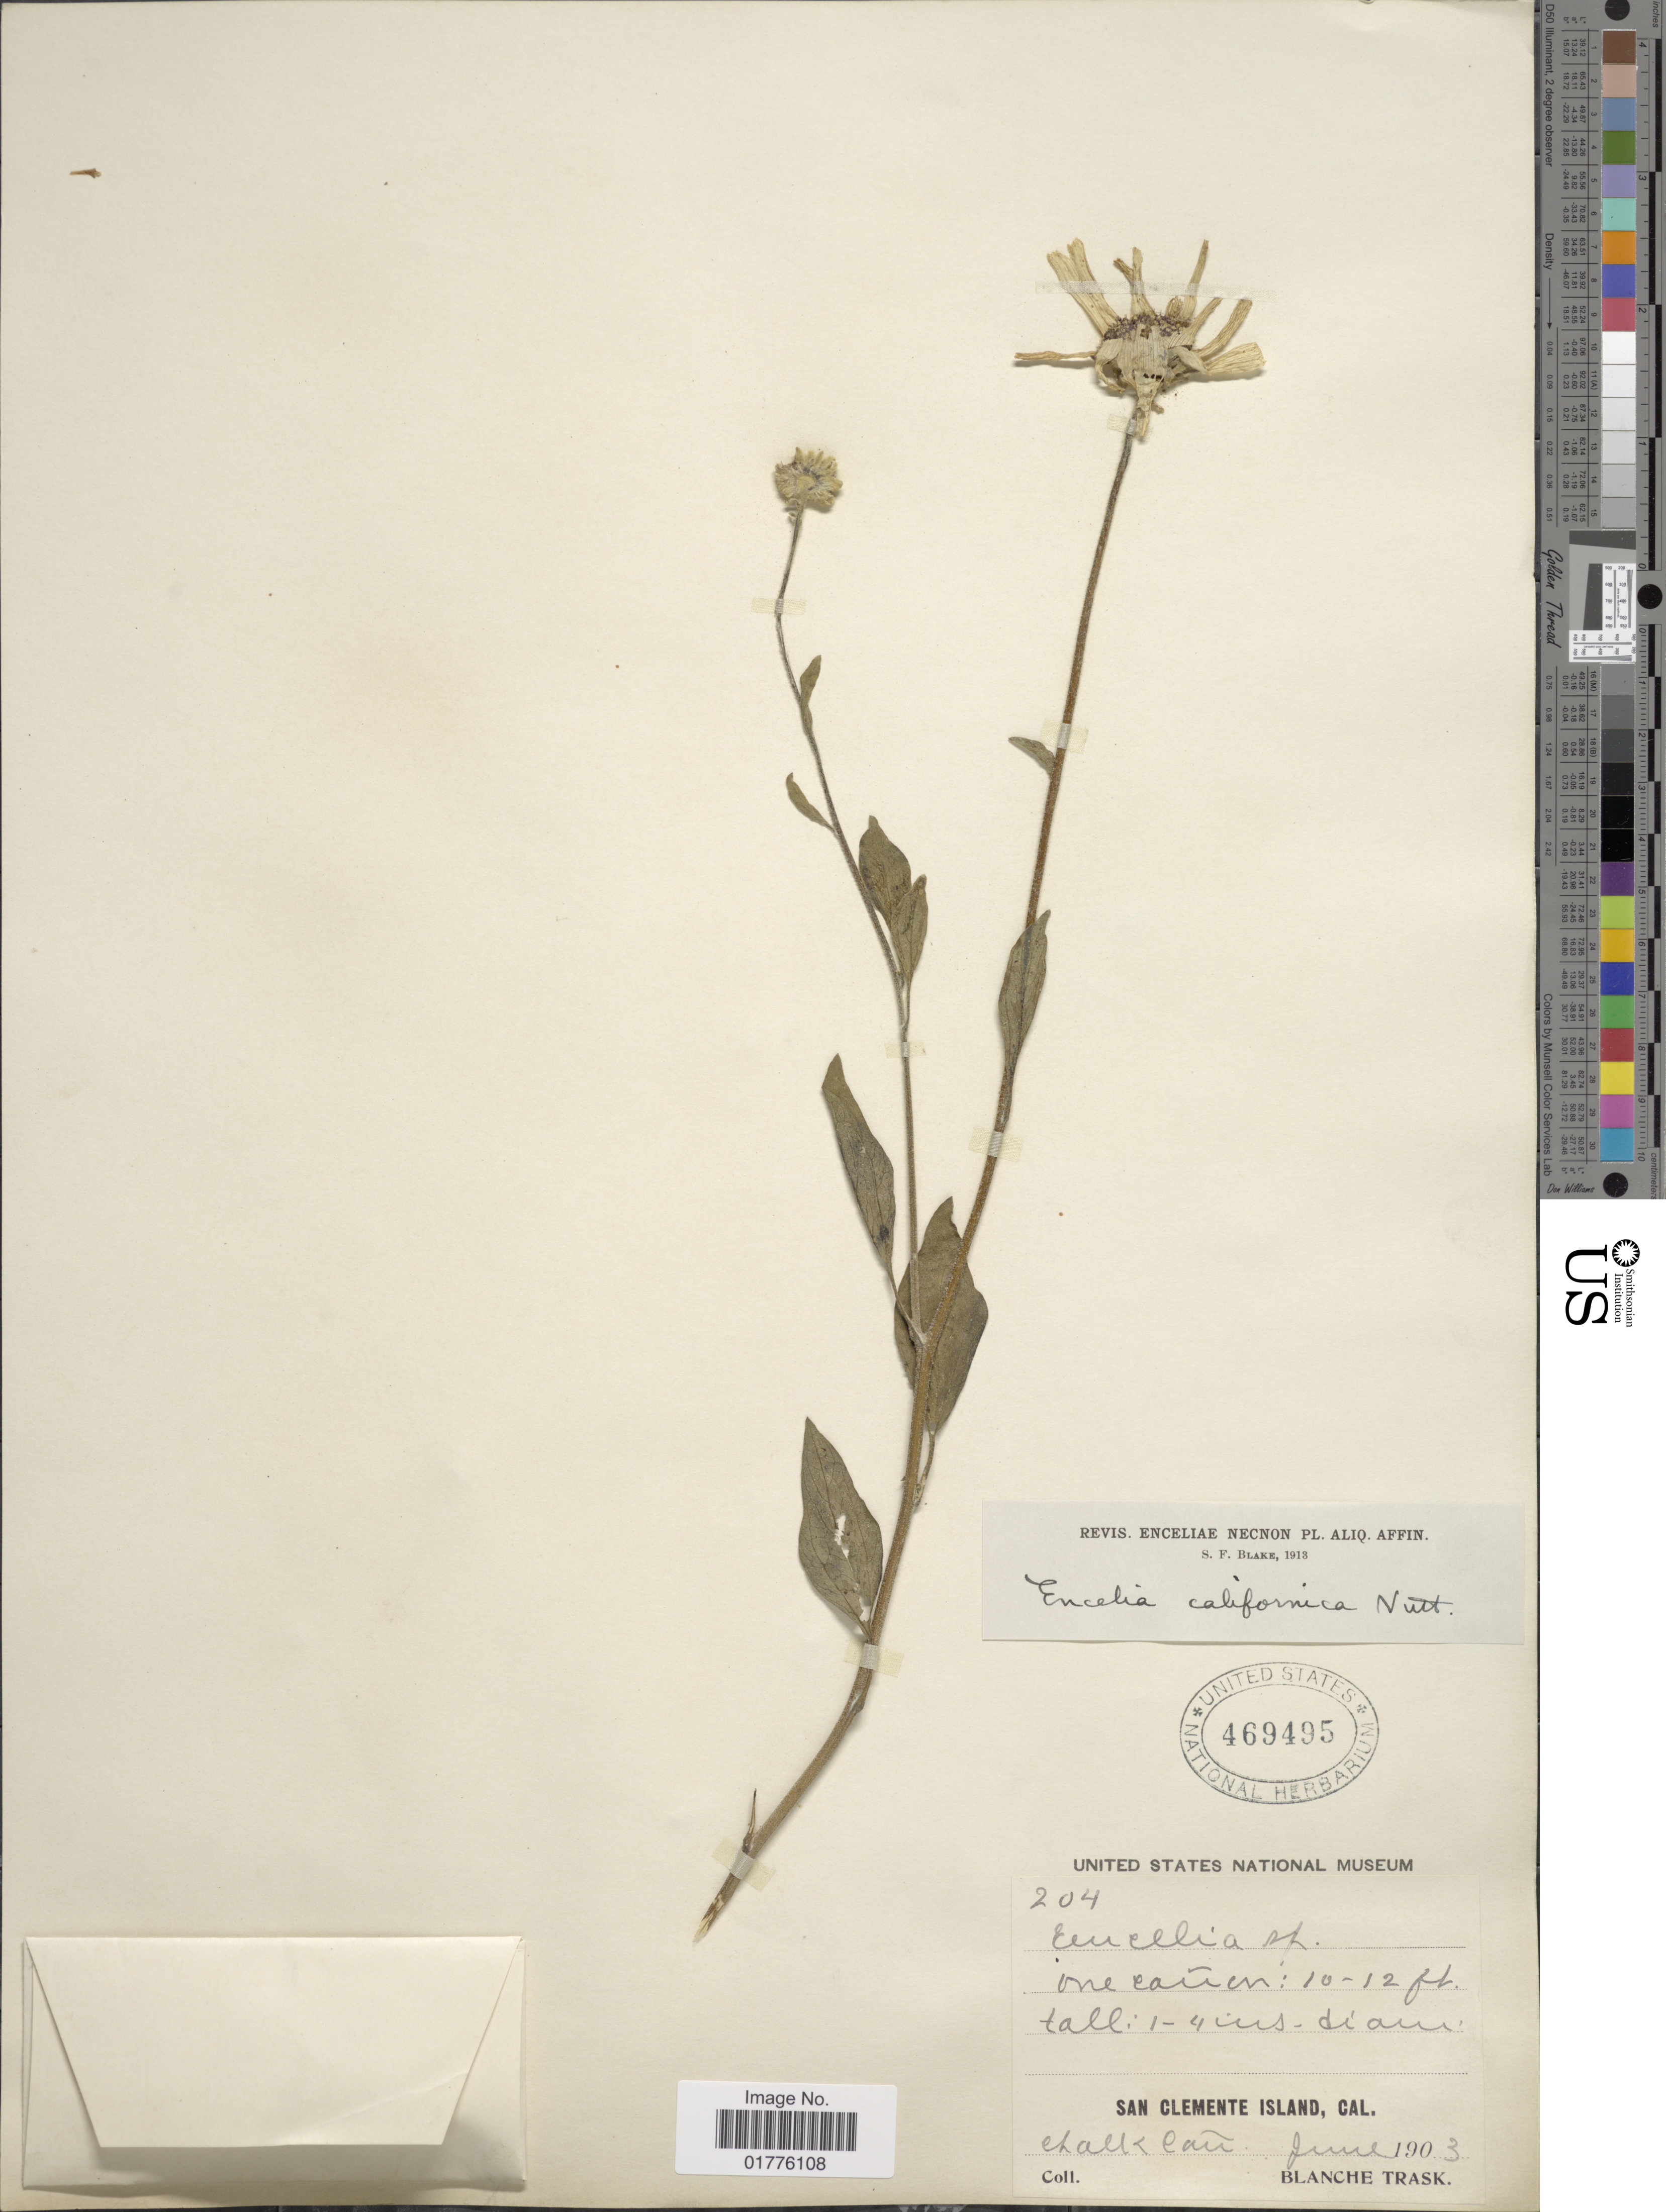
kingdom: Plantae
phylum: Tracheophyta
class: Magnoliopsida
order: Asterales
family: Asteraceae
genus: Encelia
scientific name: Encelia californica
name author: Nutt.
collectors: B. Trask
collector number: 204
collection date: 1903-06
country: United States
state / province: California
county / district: Los Angeles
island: San Clemente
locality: San Clemente Island, Cal.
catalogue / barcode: US 469495